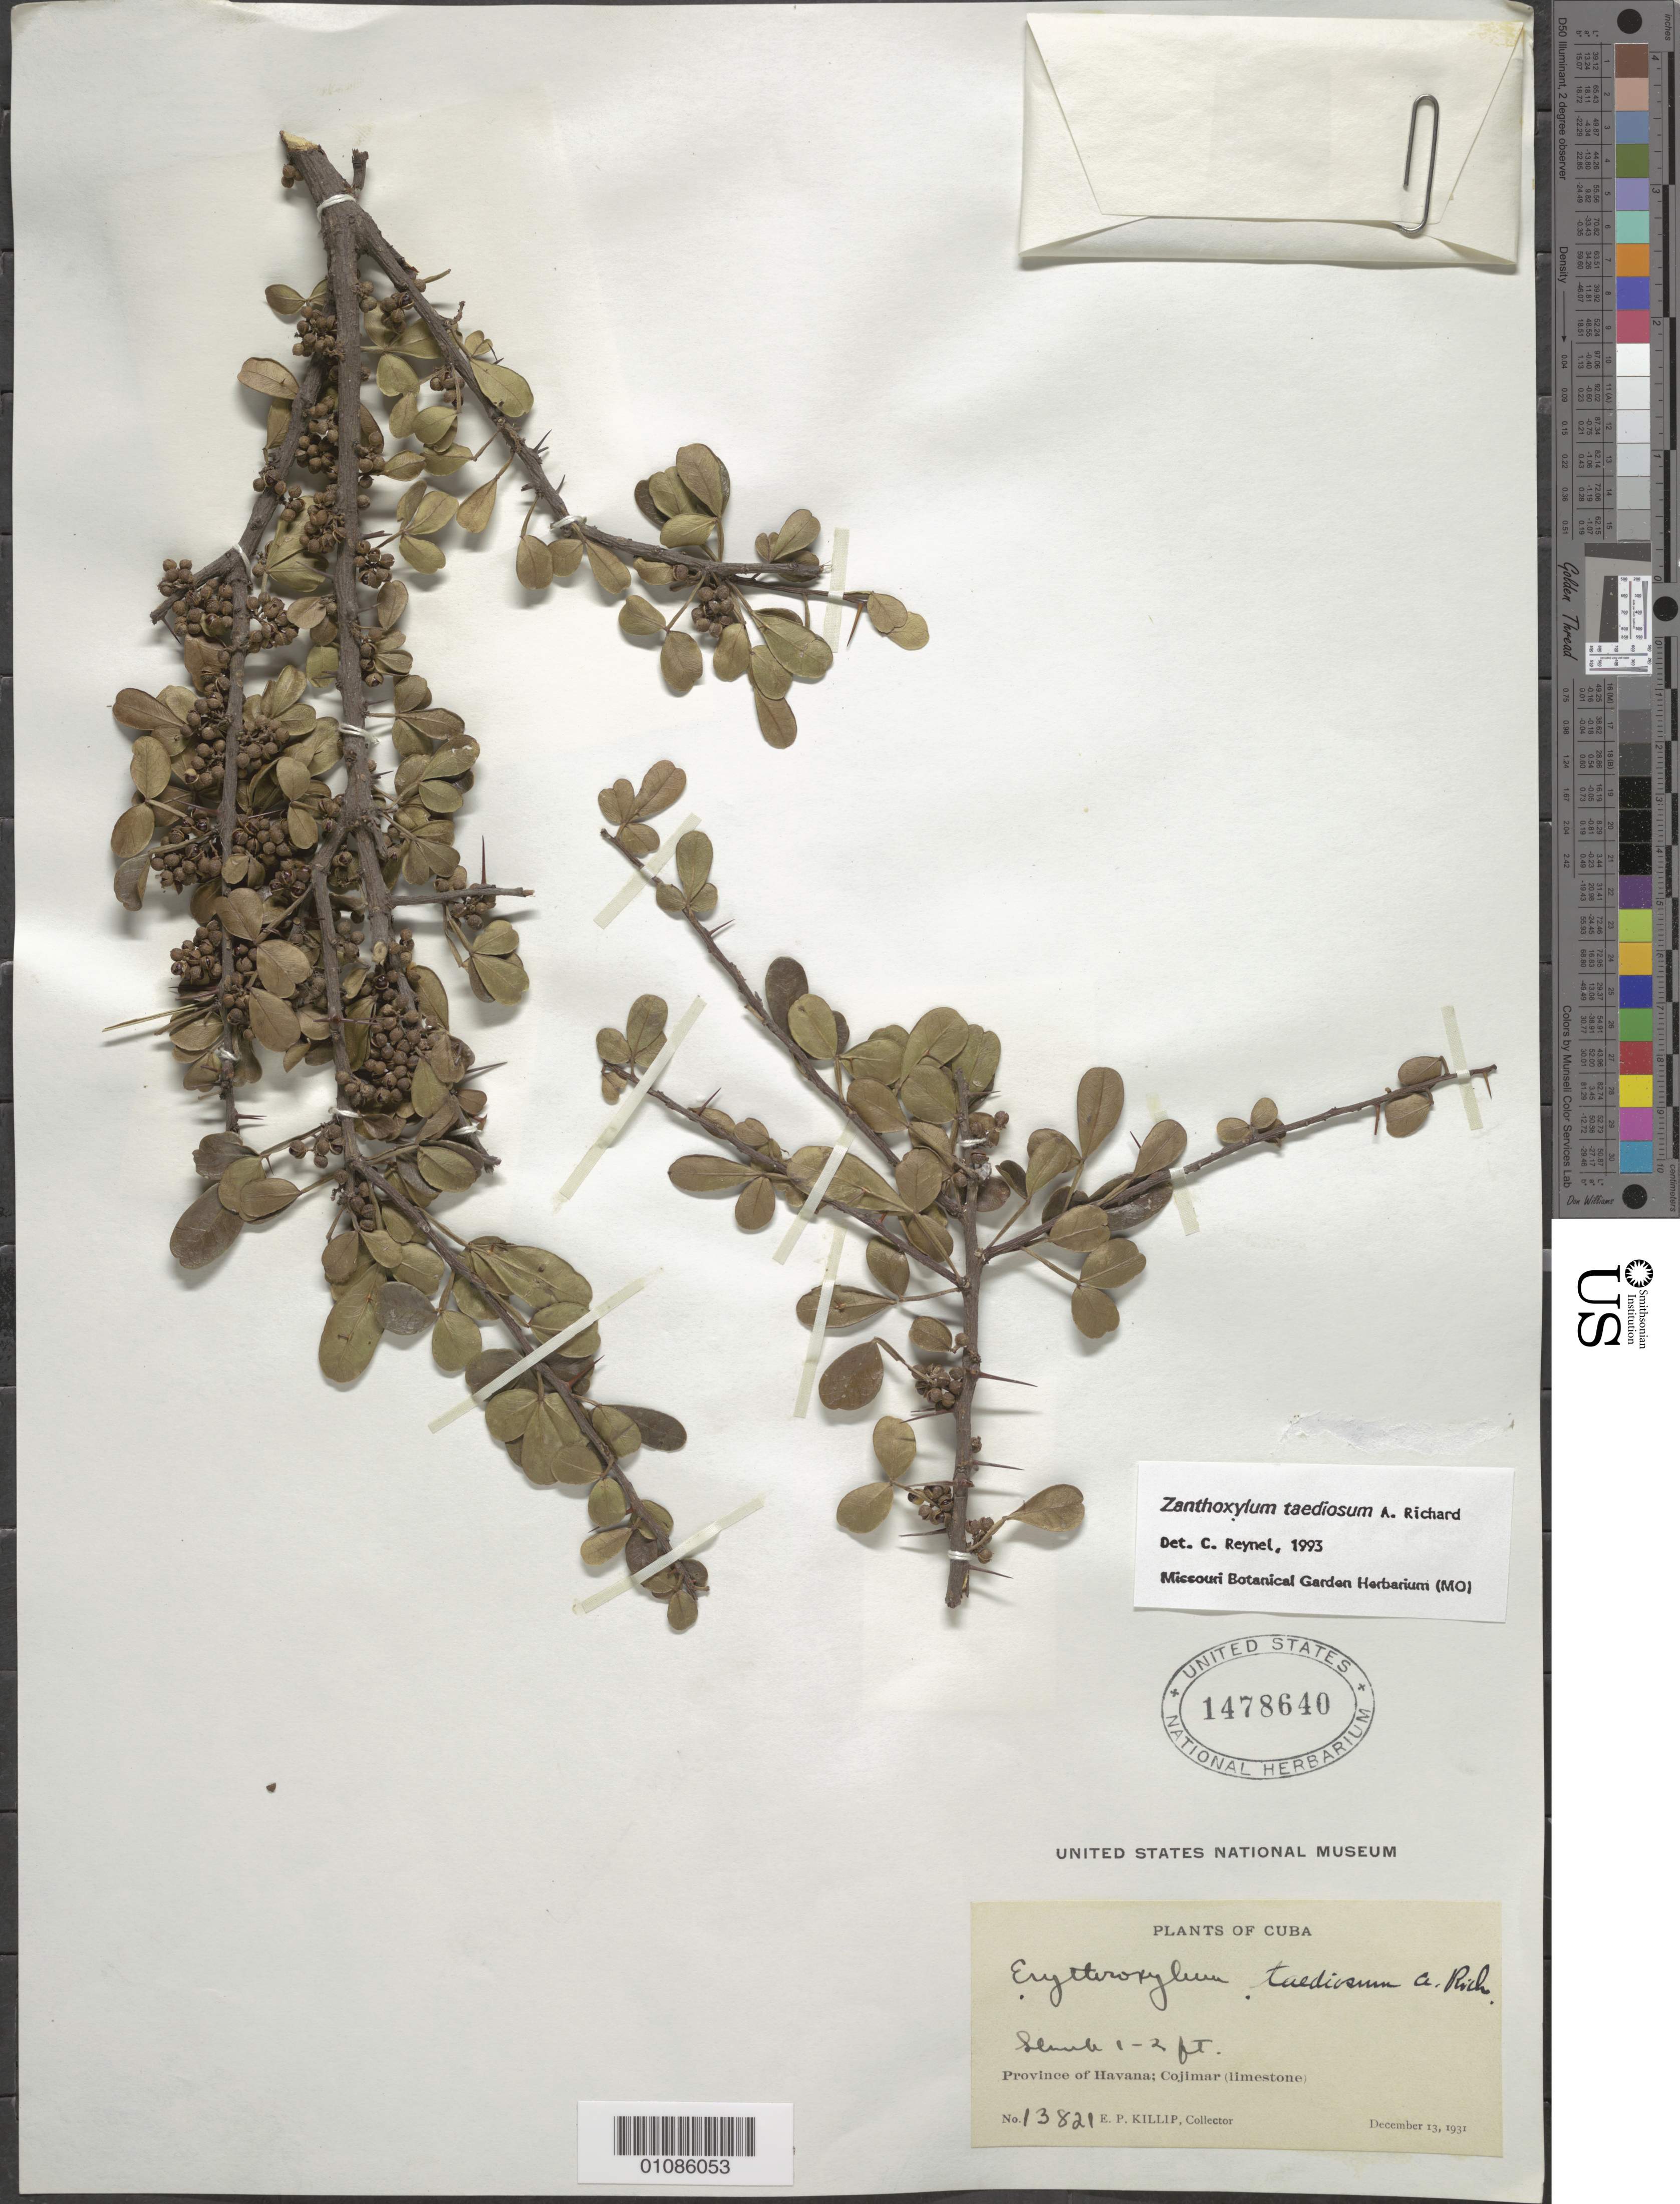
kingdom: Plantae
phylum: Tracheophyta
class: Magnoliopsida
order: Sapindales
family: Rutaceae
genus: Zanthoxylum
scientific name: Zanthoxylum taediosum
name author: A. Rich.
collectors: E. P. Killip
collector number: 13821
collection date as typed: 13 Dec 1931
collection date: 1931-12-13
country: Cuba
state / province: La Habana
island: Cuba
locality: La Habana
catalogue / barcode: US 1478640